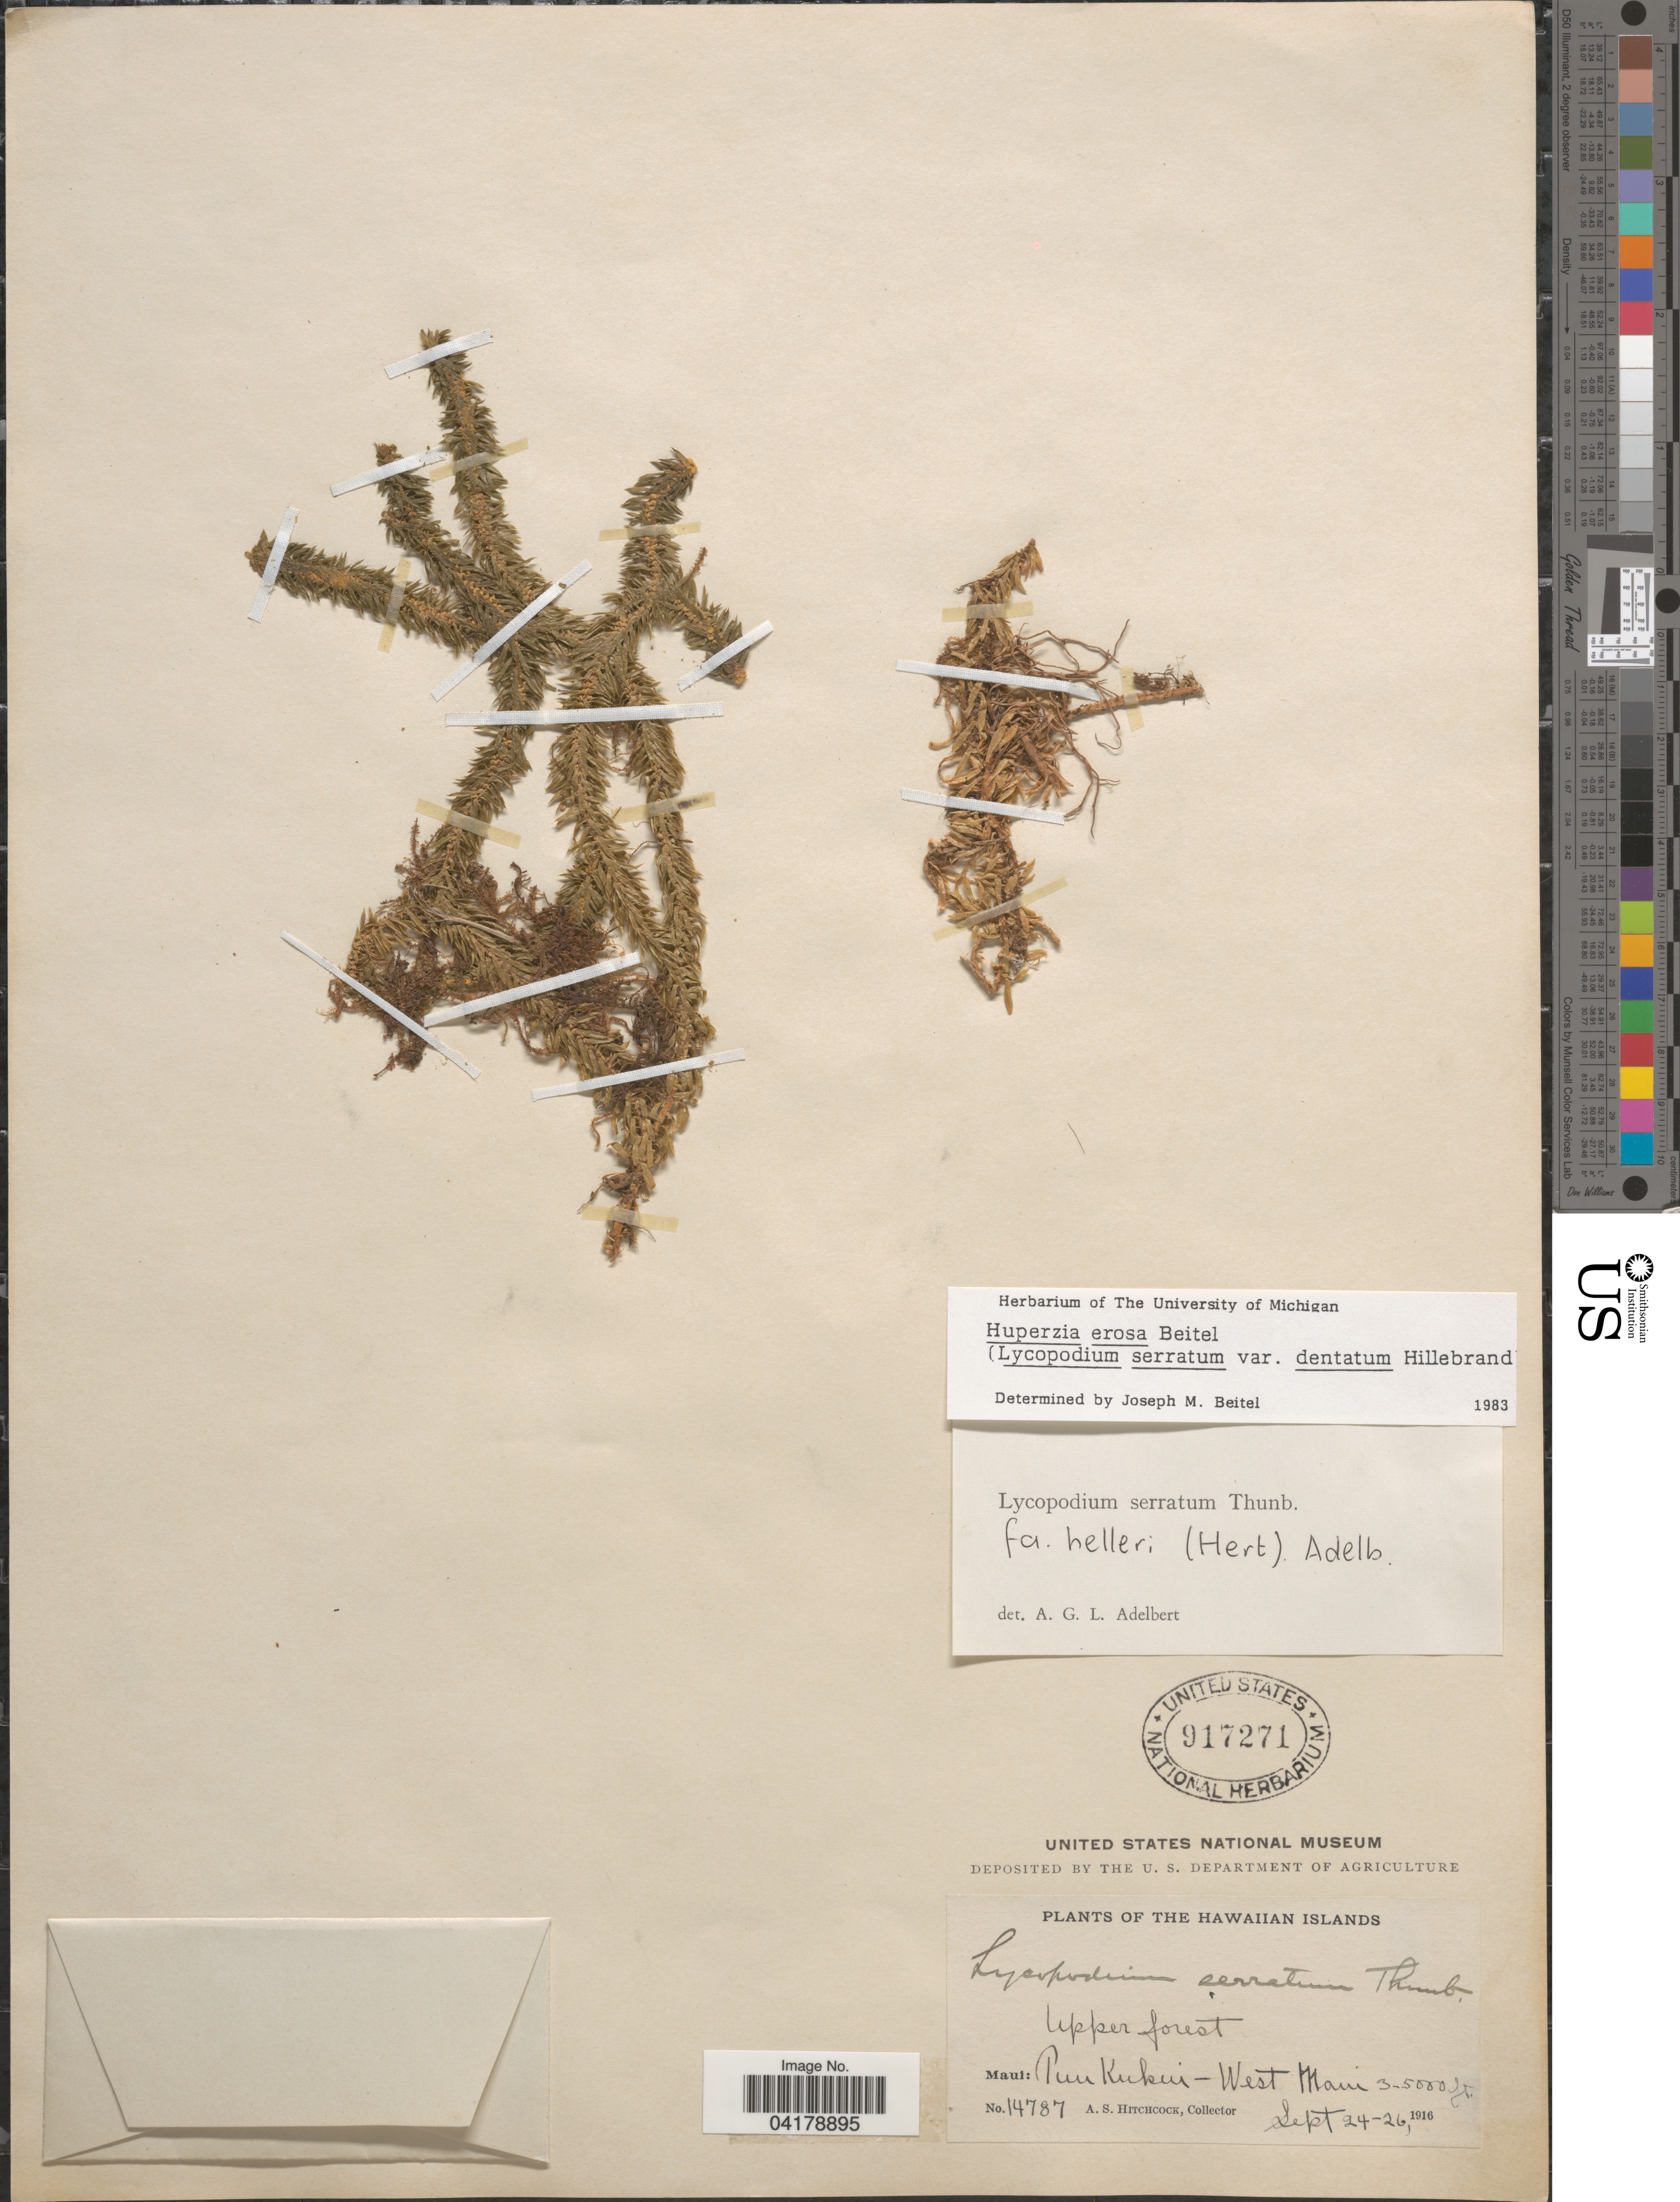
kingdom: Plantae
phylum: Tracheophyta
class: Lycopodiopsida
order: Lycopodiales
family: Lycopodiaceae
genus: Huperzia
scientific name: Huperzia erosa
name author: Beitel & W.H. Wagner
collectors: A. S. Hitchcock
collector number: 14787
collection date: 1916-09-24/1916-09-26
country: United States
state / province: Hawaii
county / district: Maui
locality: Maui: Puu Kukui - West Maui.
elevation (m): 914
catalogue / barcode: US 917271